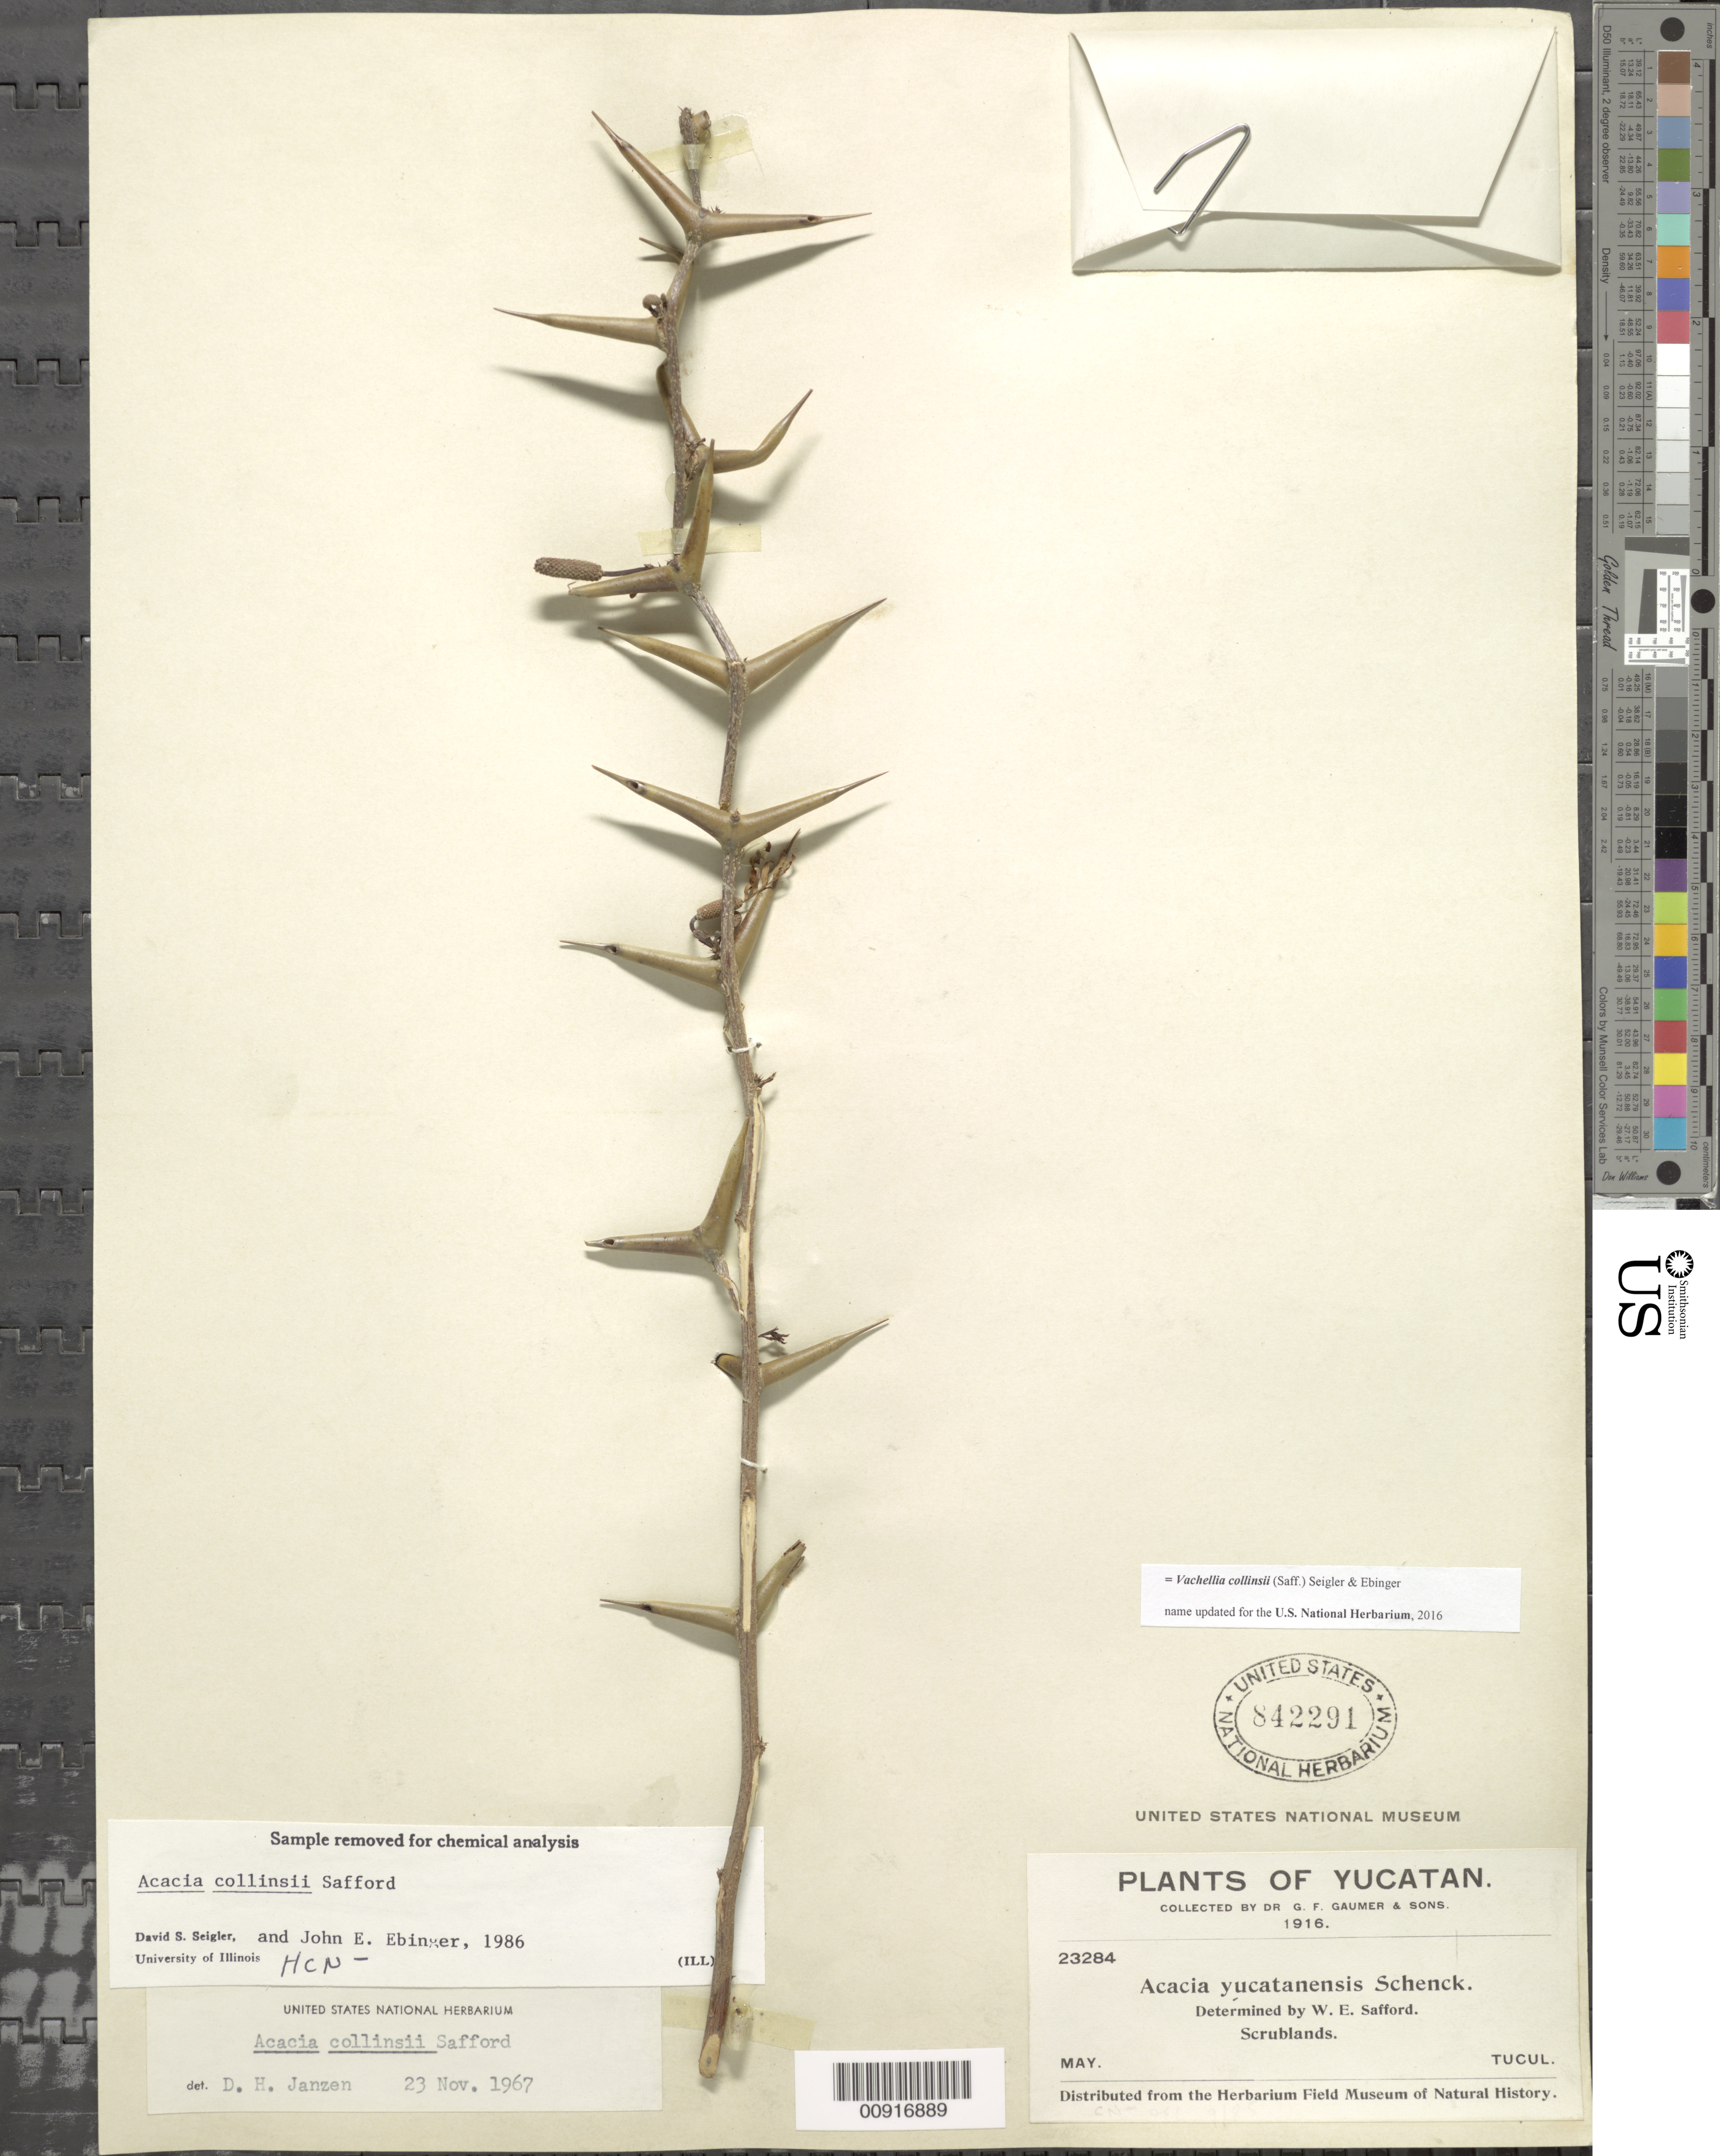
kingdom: Plantae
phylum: Tracheophyta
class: Magnoliopsida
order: Fabales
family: Fabaceae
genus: Vachellia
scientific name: Vachellia collinsii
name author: (Saff.) Seigler & Ebinger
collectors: G. F. Gaumer & et al.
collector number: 23284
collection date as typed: May 1916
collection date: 1916-05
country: Mexico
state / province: Yucatán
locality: Tucul.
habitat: Scrublands.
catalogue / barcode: US 842291